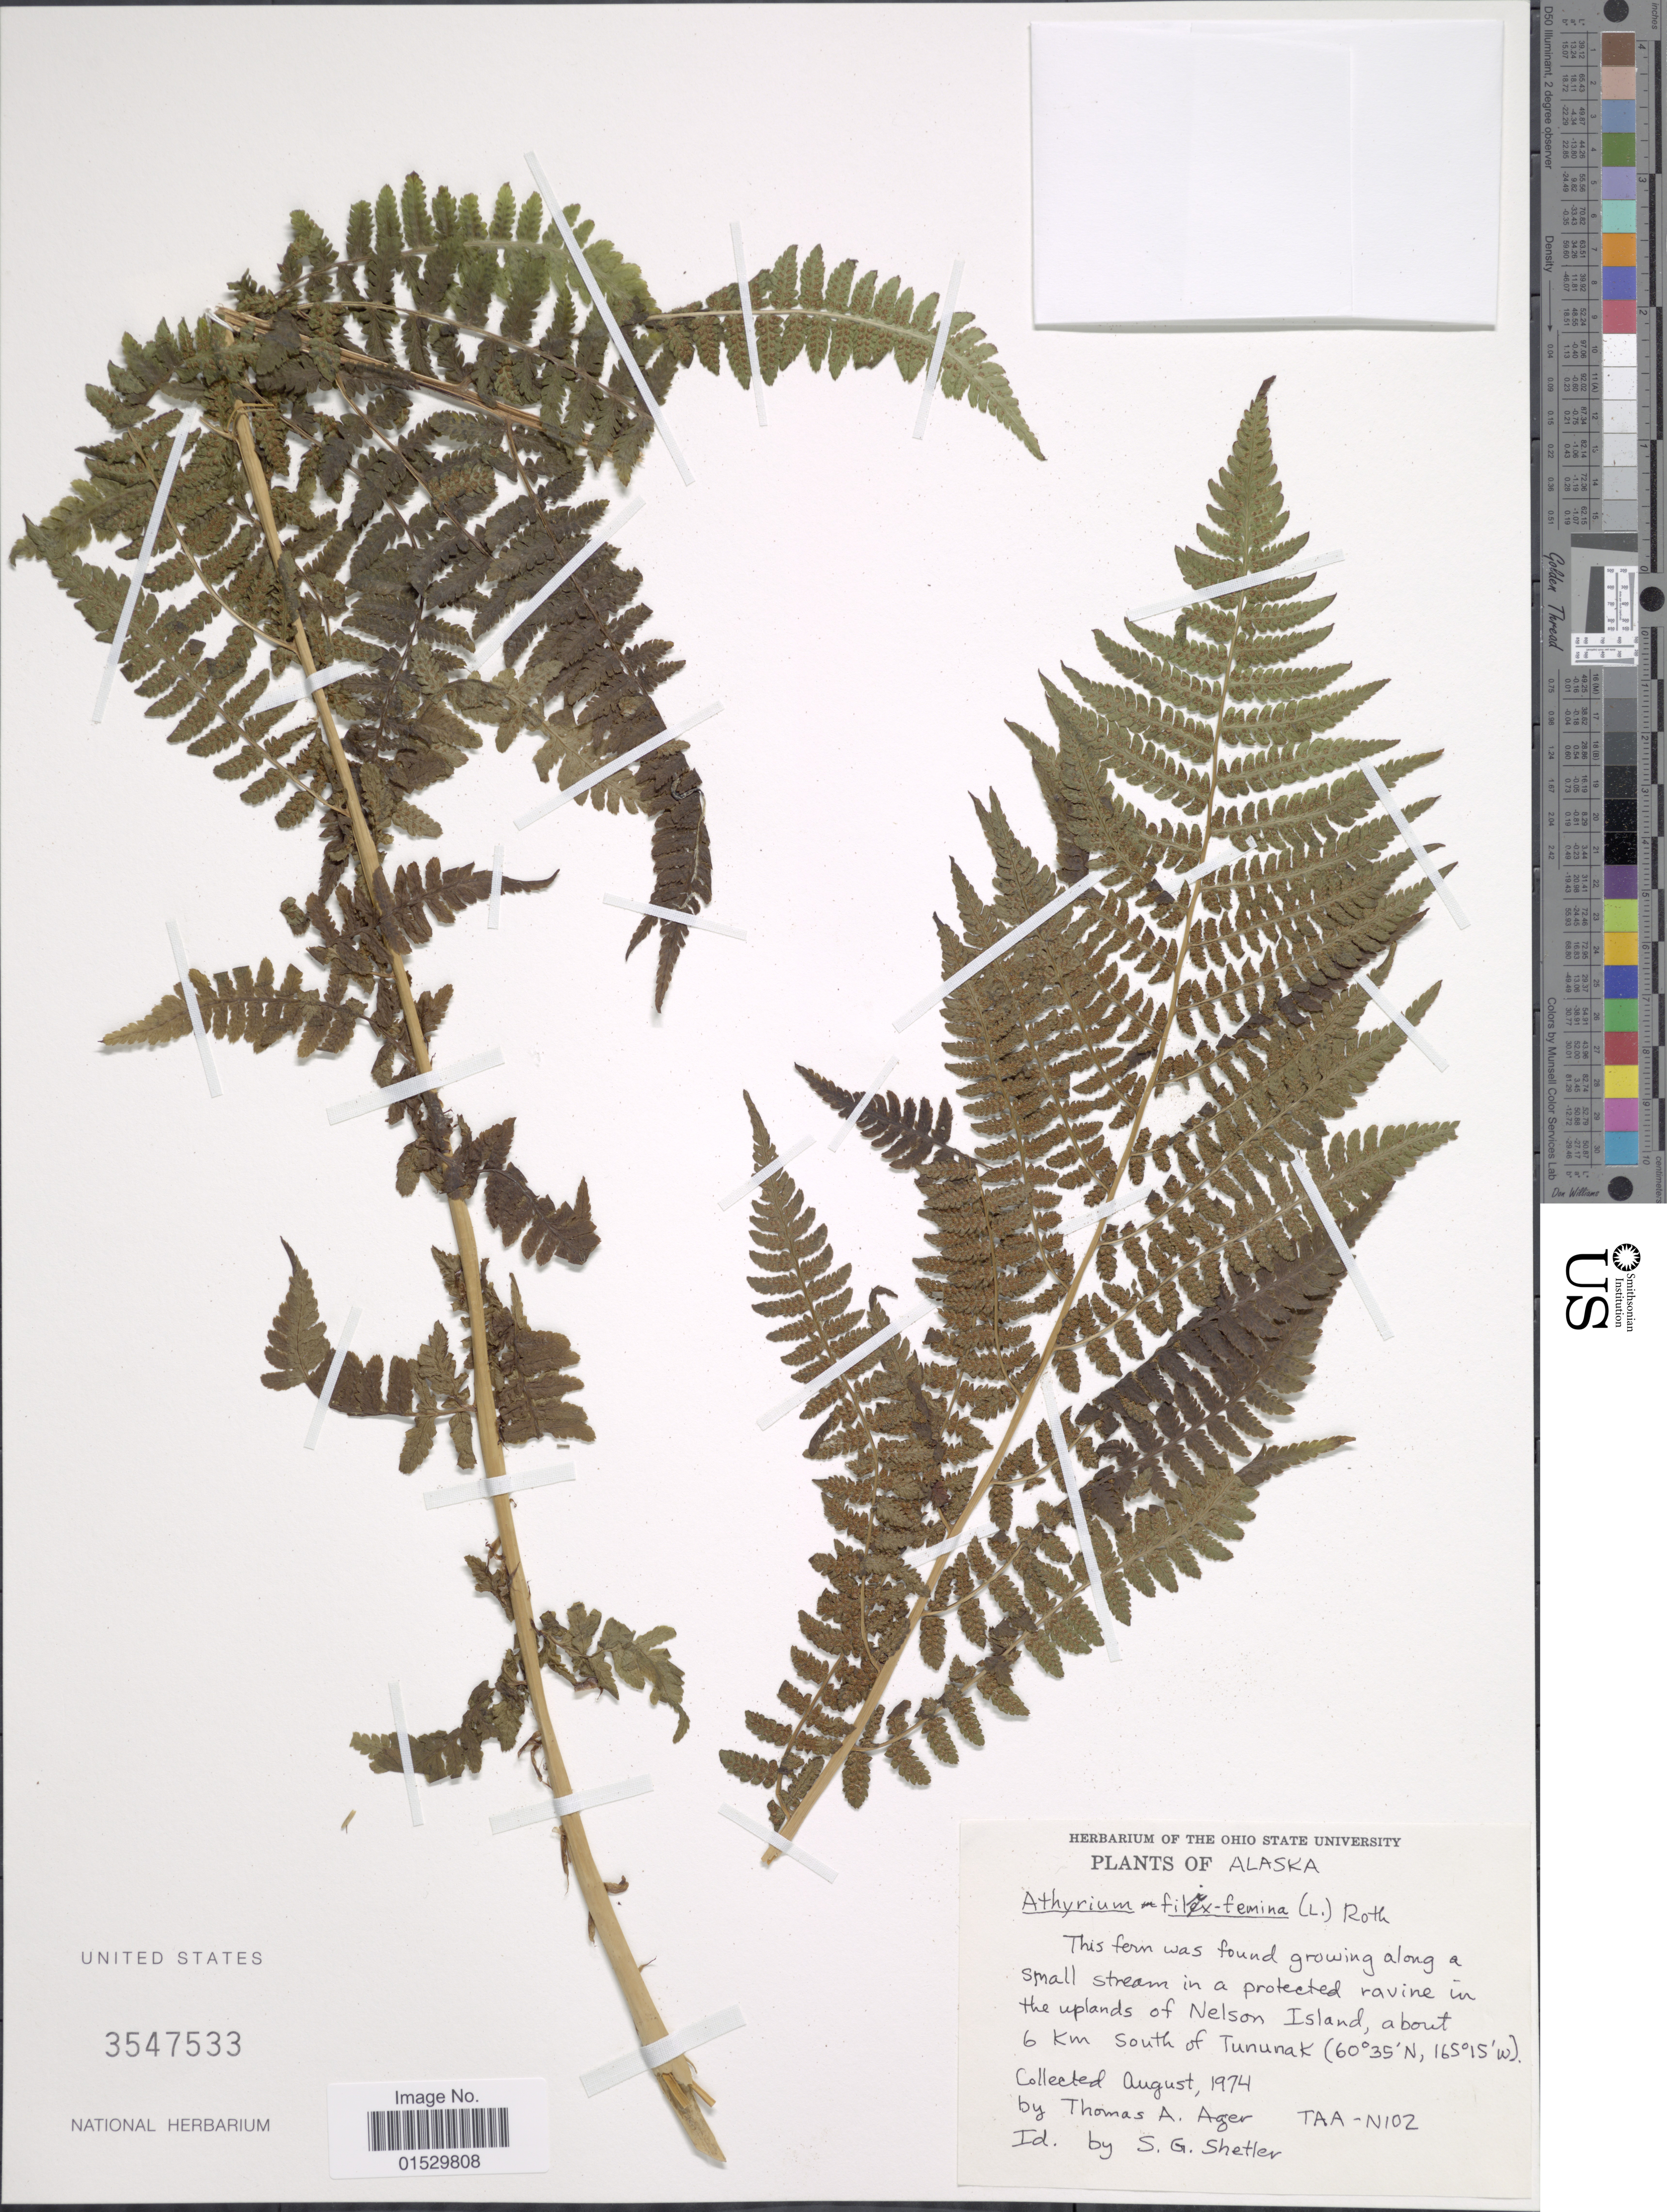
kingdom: Plantae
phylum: Tracheophyta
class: Polypodiopsida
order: Polypodiales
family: Athyriaceae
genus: Athyrium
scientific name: Athyrium filix-femina subsp. cyclosorum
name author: (Rupr.) C. Chr.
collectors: T. A. Ager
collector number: TAA-N102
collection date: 1974-08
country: United States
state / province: Alaska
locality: The fern was found growing along a small stream in a protected ravine in the uplands of Nelson Island, about 6 km south of Tununak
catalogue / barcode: US 3547533